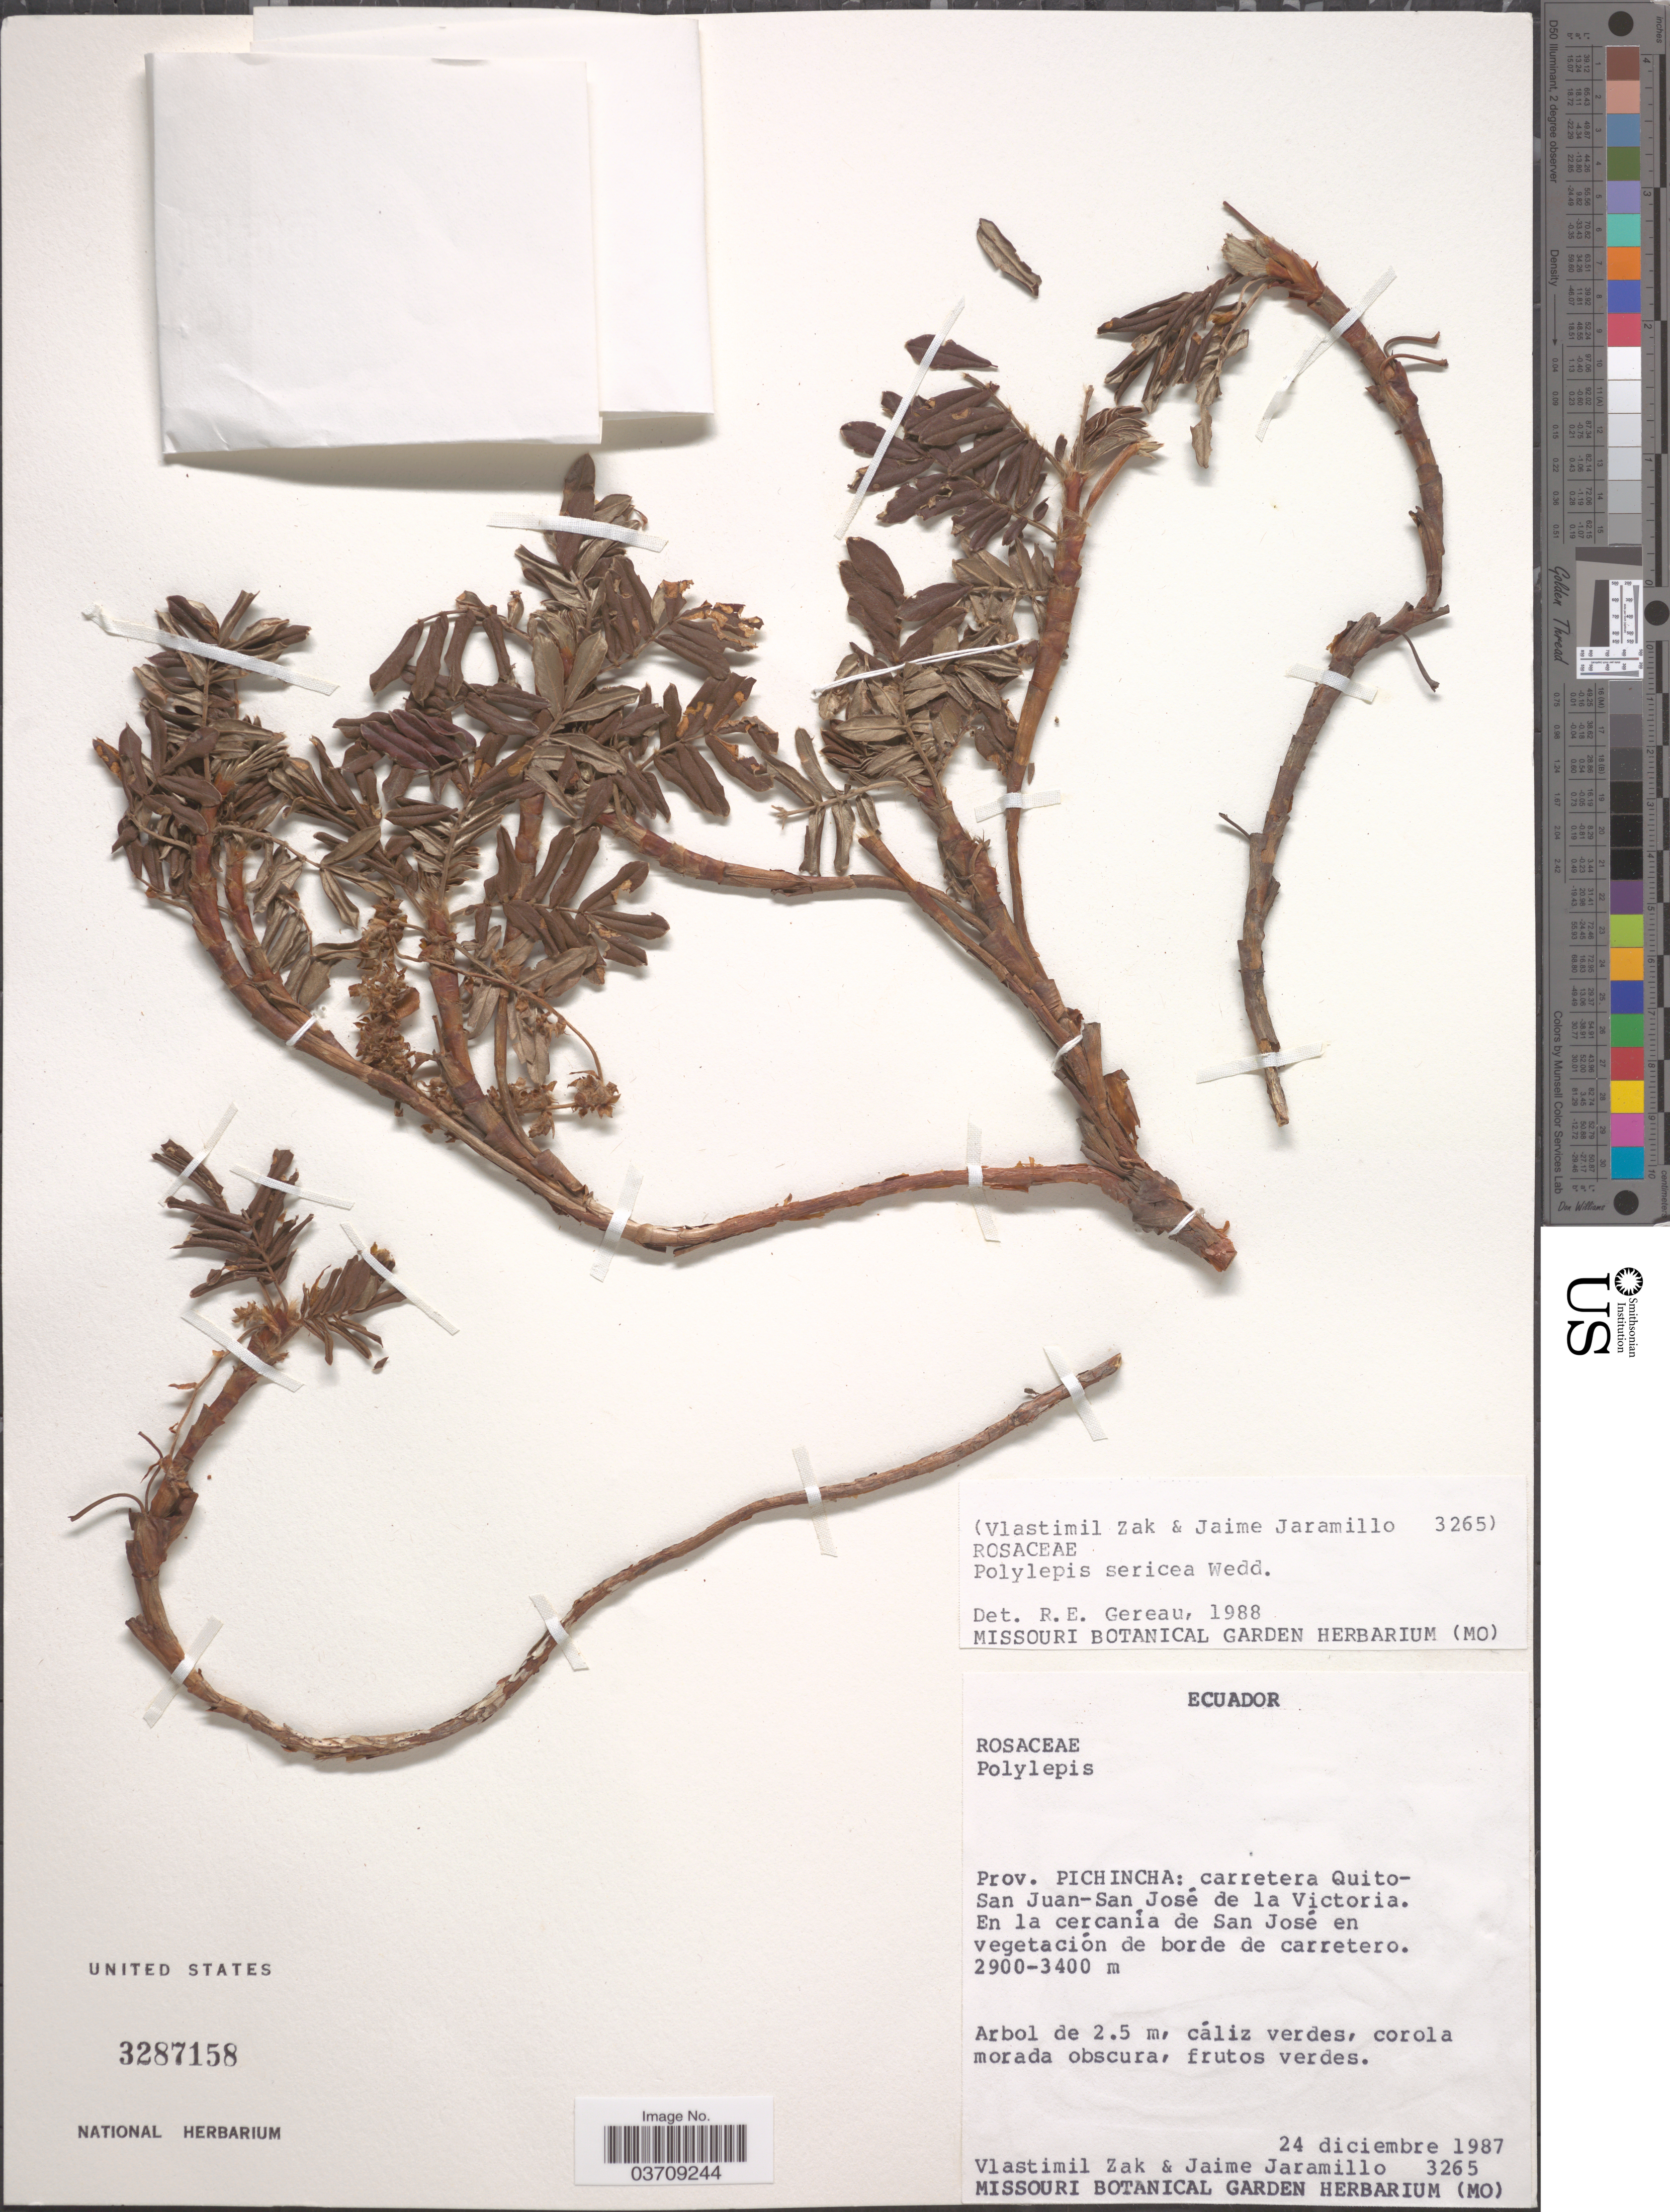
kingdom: Plantae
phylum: Tracheophyta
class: Magnoliopsida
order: Rosales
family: Rosaceae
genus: Polylepis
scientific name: Polylepis sericea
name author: Wedd.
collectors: V. Zak & J. Jaramillo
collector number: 3265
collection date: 1987-12-24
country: Ecuador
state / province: Pichincha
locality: Carretera Quito-San Juan-San José de la Victoria. En la cercanía de San José en vegetación de borde de carretero.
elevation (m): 2900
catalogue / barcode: US 3287158